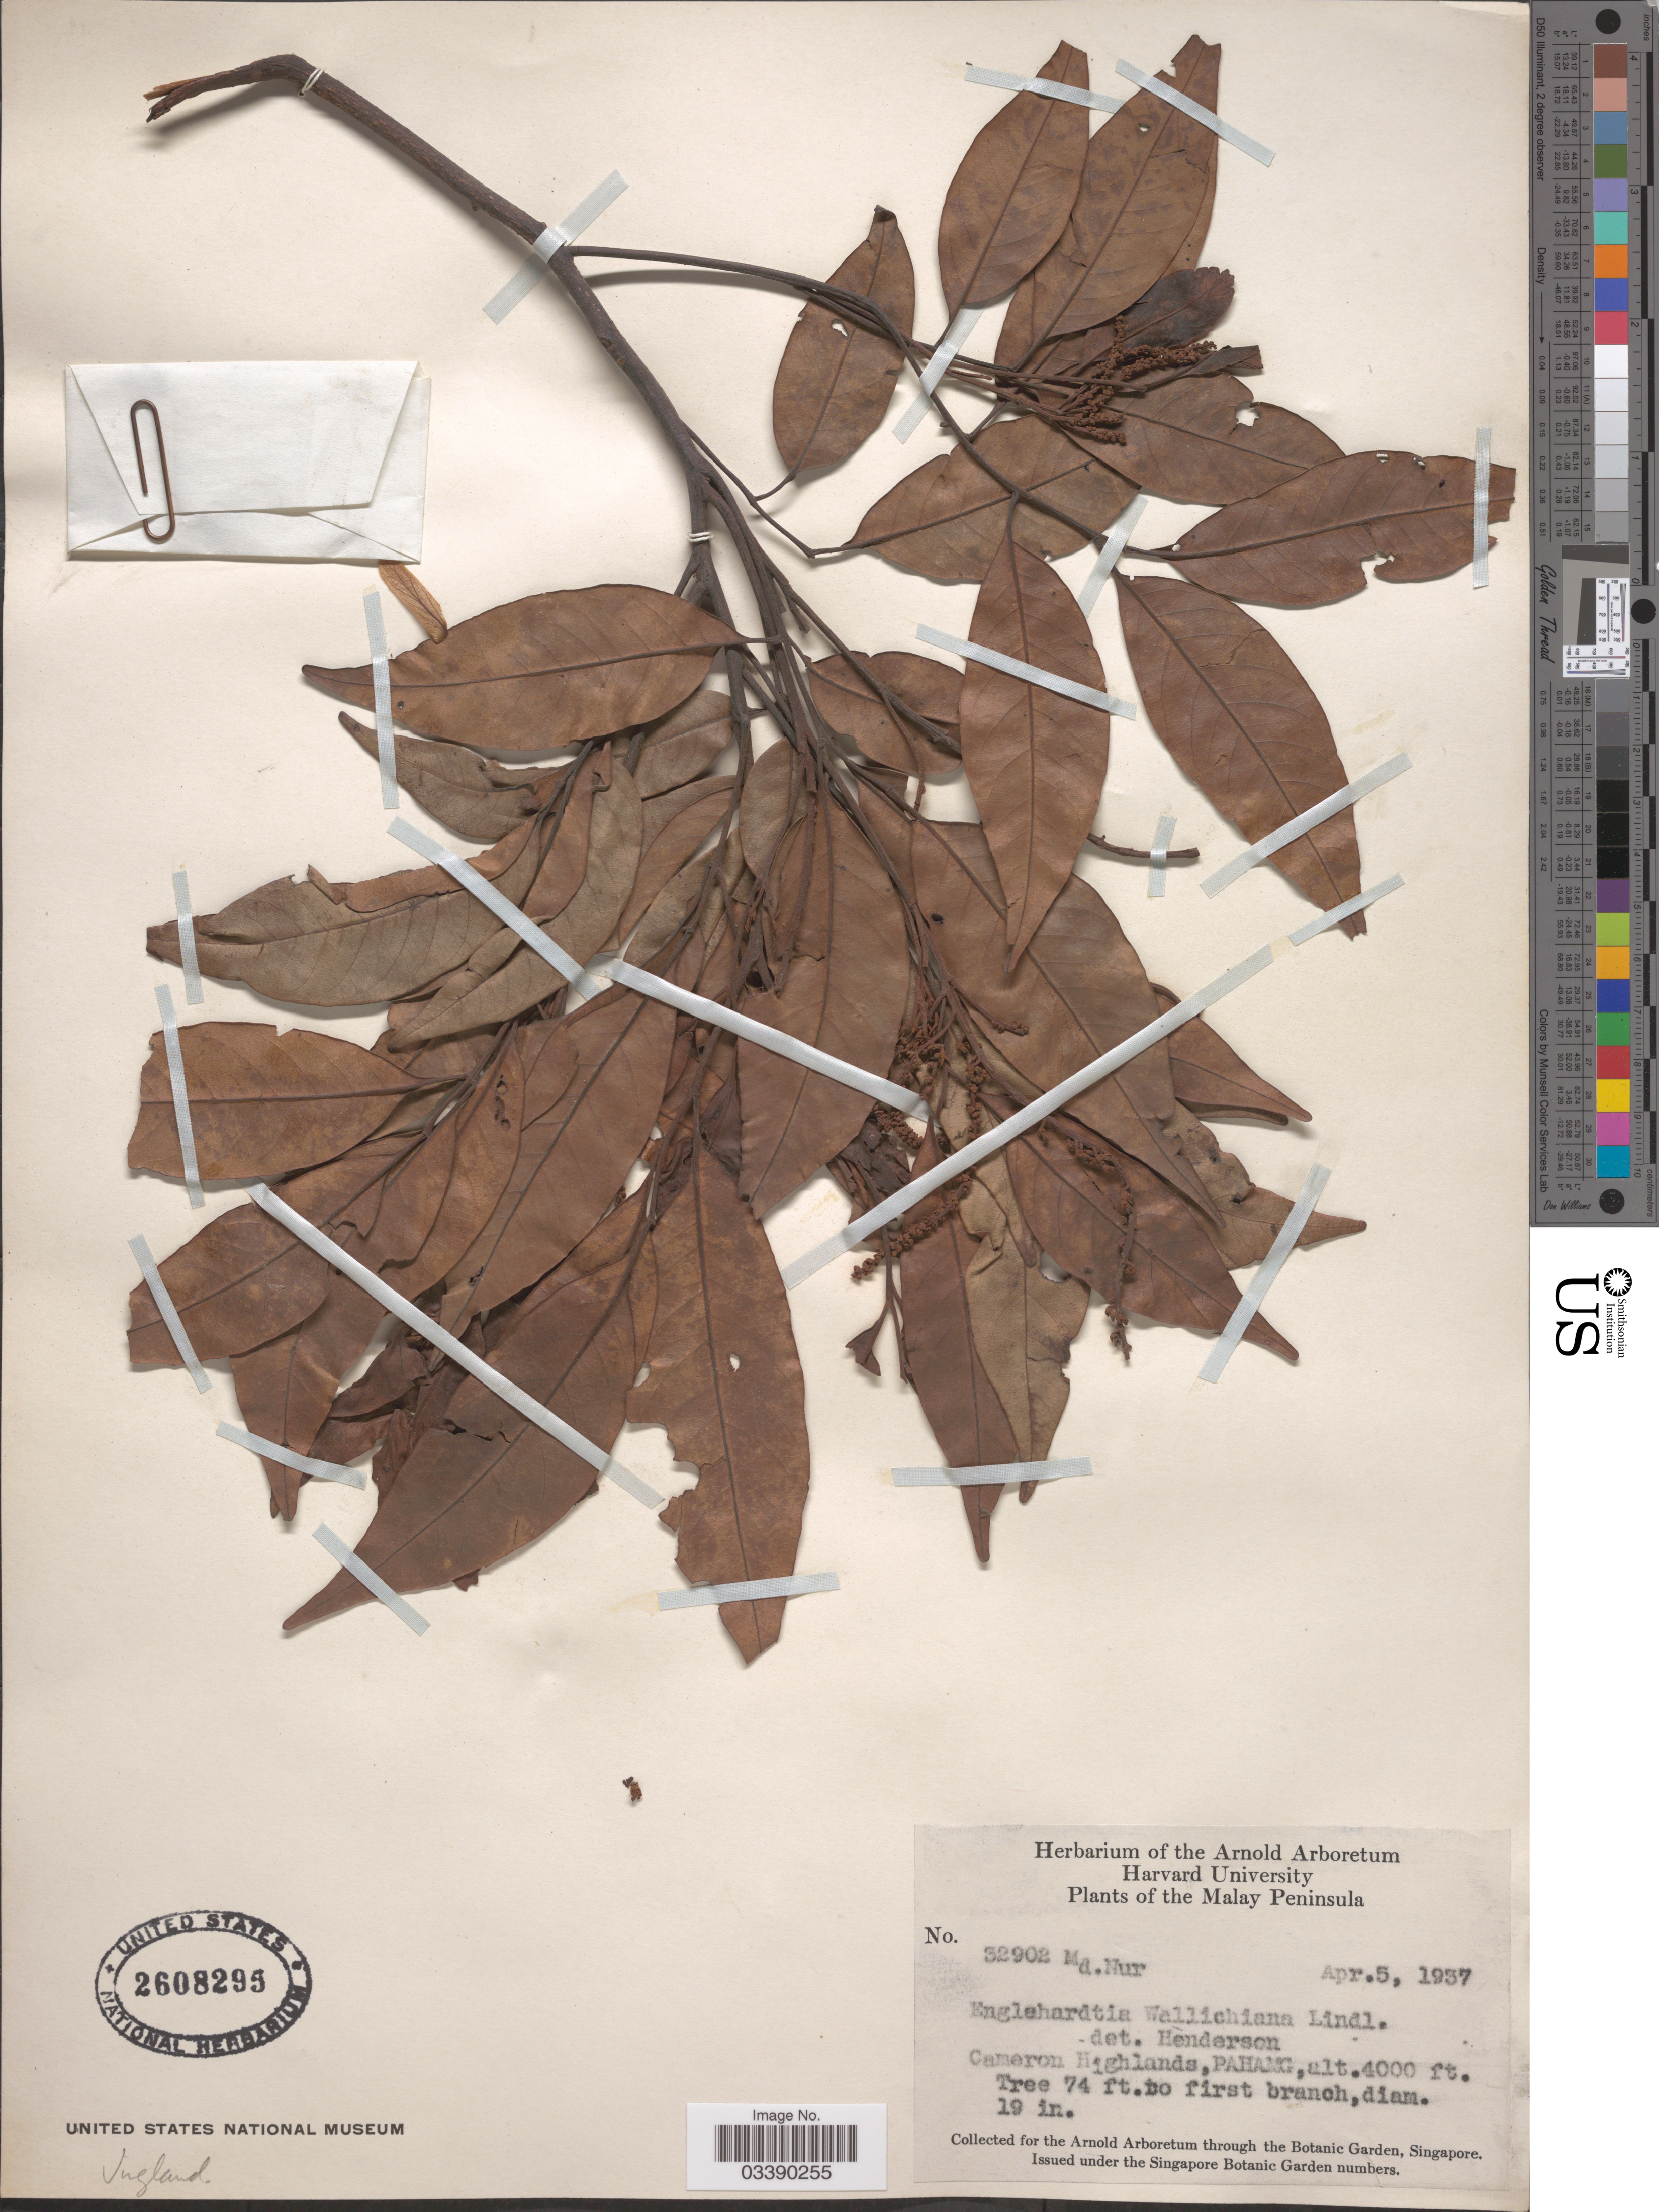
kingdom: Plantae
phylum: Tracheophyta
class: Magnoliopsida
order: Fagales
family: Juglandaceae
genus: Engelhardia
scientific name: Engelhardia roxburghiana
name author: Lindl.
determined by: Strong, M. T., (US), Smithsonian Institution - National Museum of Natural History (UNITED STATES)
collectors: M. Nur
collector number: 32902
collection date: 1937-04-05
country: Malaysia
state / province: Pahang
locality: Malay Peninsula. Cameron Highlands.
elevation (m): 1219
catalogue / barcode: US 2608295